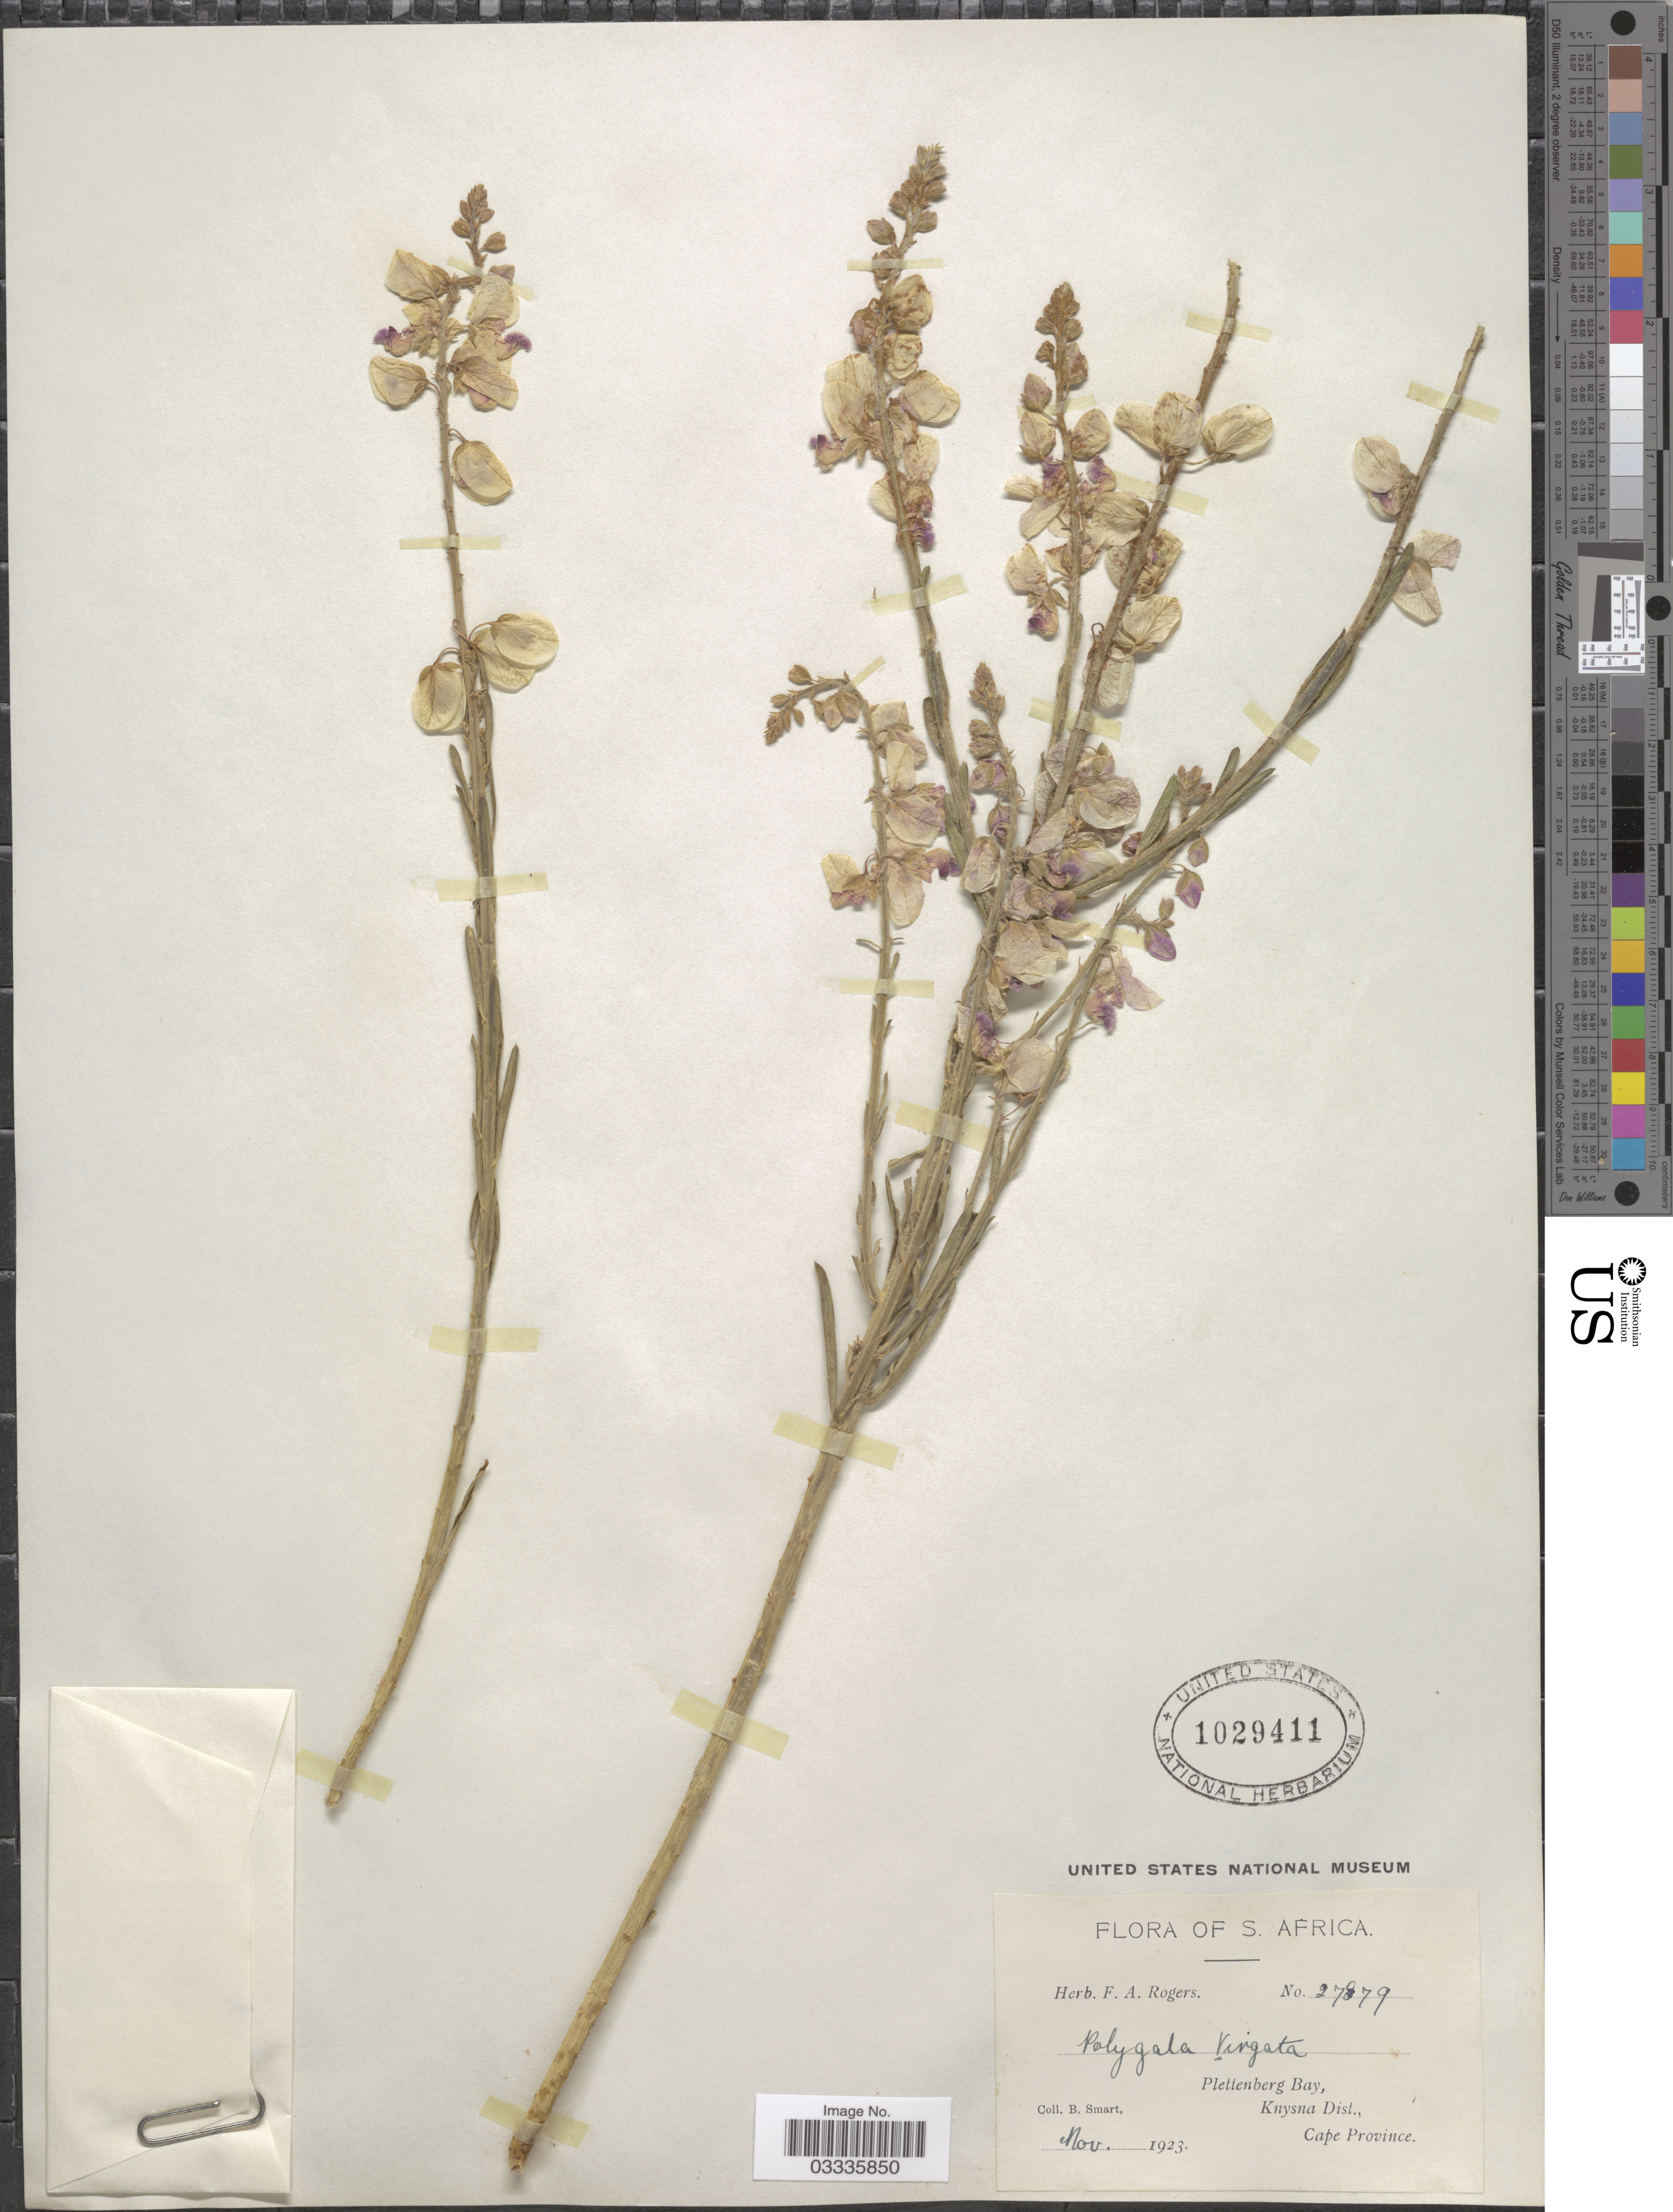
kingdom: Plantae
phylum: Tracheophyta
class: Magnoliopsida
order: Fabales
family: Polygalaceae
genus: Polygala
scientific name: Polygala virgata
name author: Thunb.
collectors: B. Smart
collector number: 27879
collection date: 1923-11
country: South Africa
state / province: Western Cape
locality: Plettenberg Bay, Knysna Dist.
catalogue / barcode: US 1029411